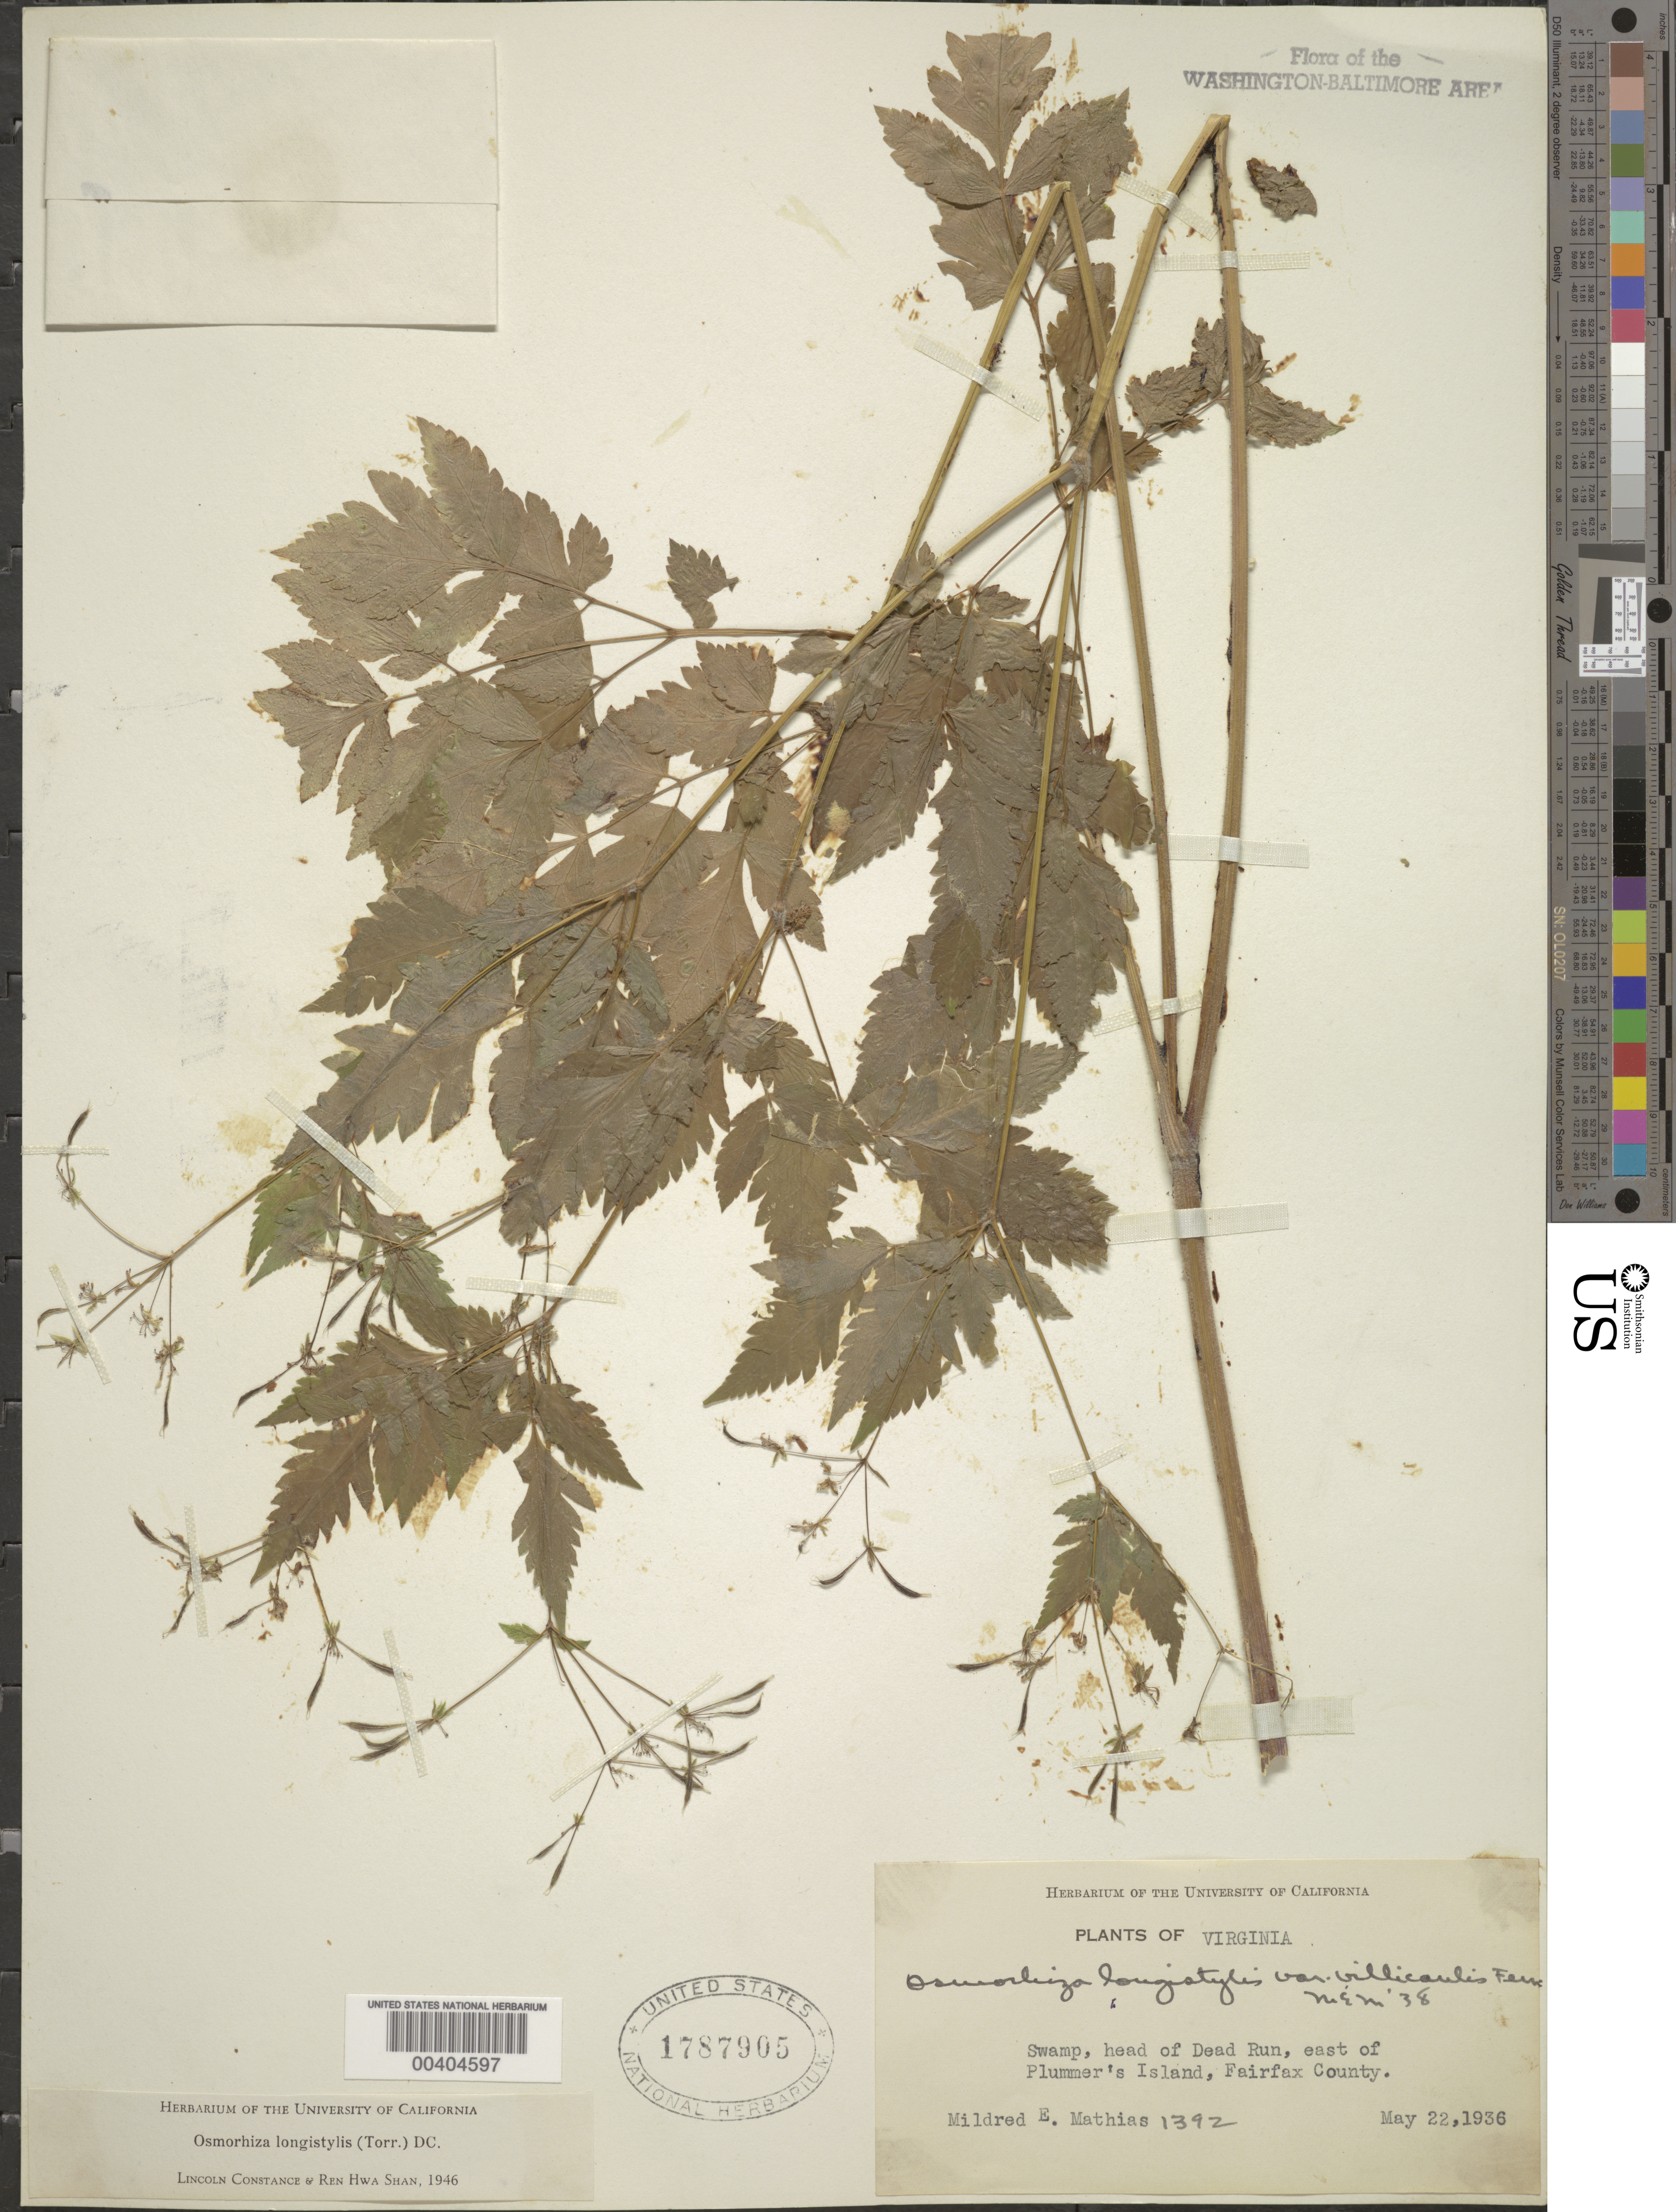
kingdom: Plantae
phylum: Tracheophyta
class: Magnoliopsida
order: Apiales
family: Apiaceae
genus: Osmorhiza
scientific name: Osmorhiza longistylis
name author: (Torr.) DC.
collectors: M. E. Mathias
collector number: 1392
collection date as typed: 22 May 1936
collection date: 1936-05-22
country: United States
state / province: Virginia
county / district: Fairfax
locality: Dead Run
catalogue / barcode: US 1787905